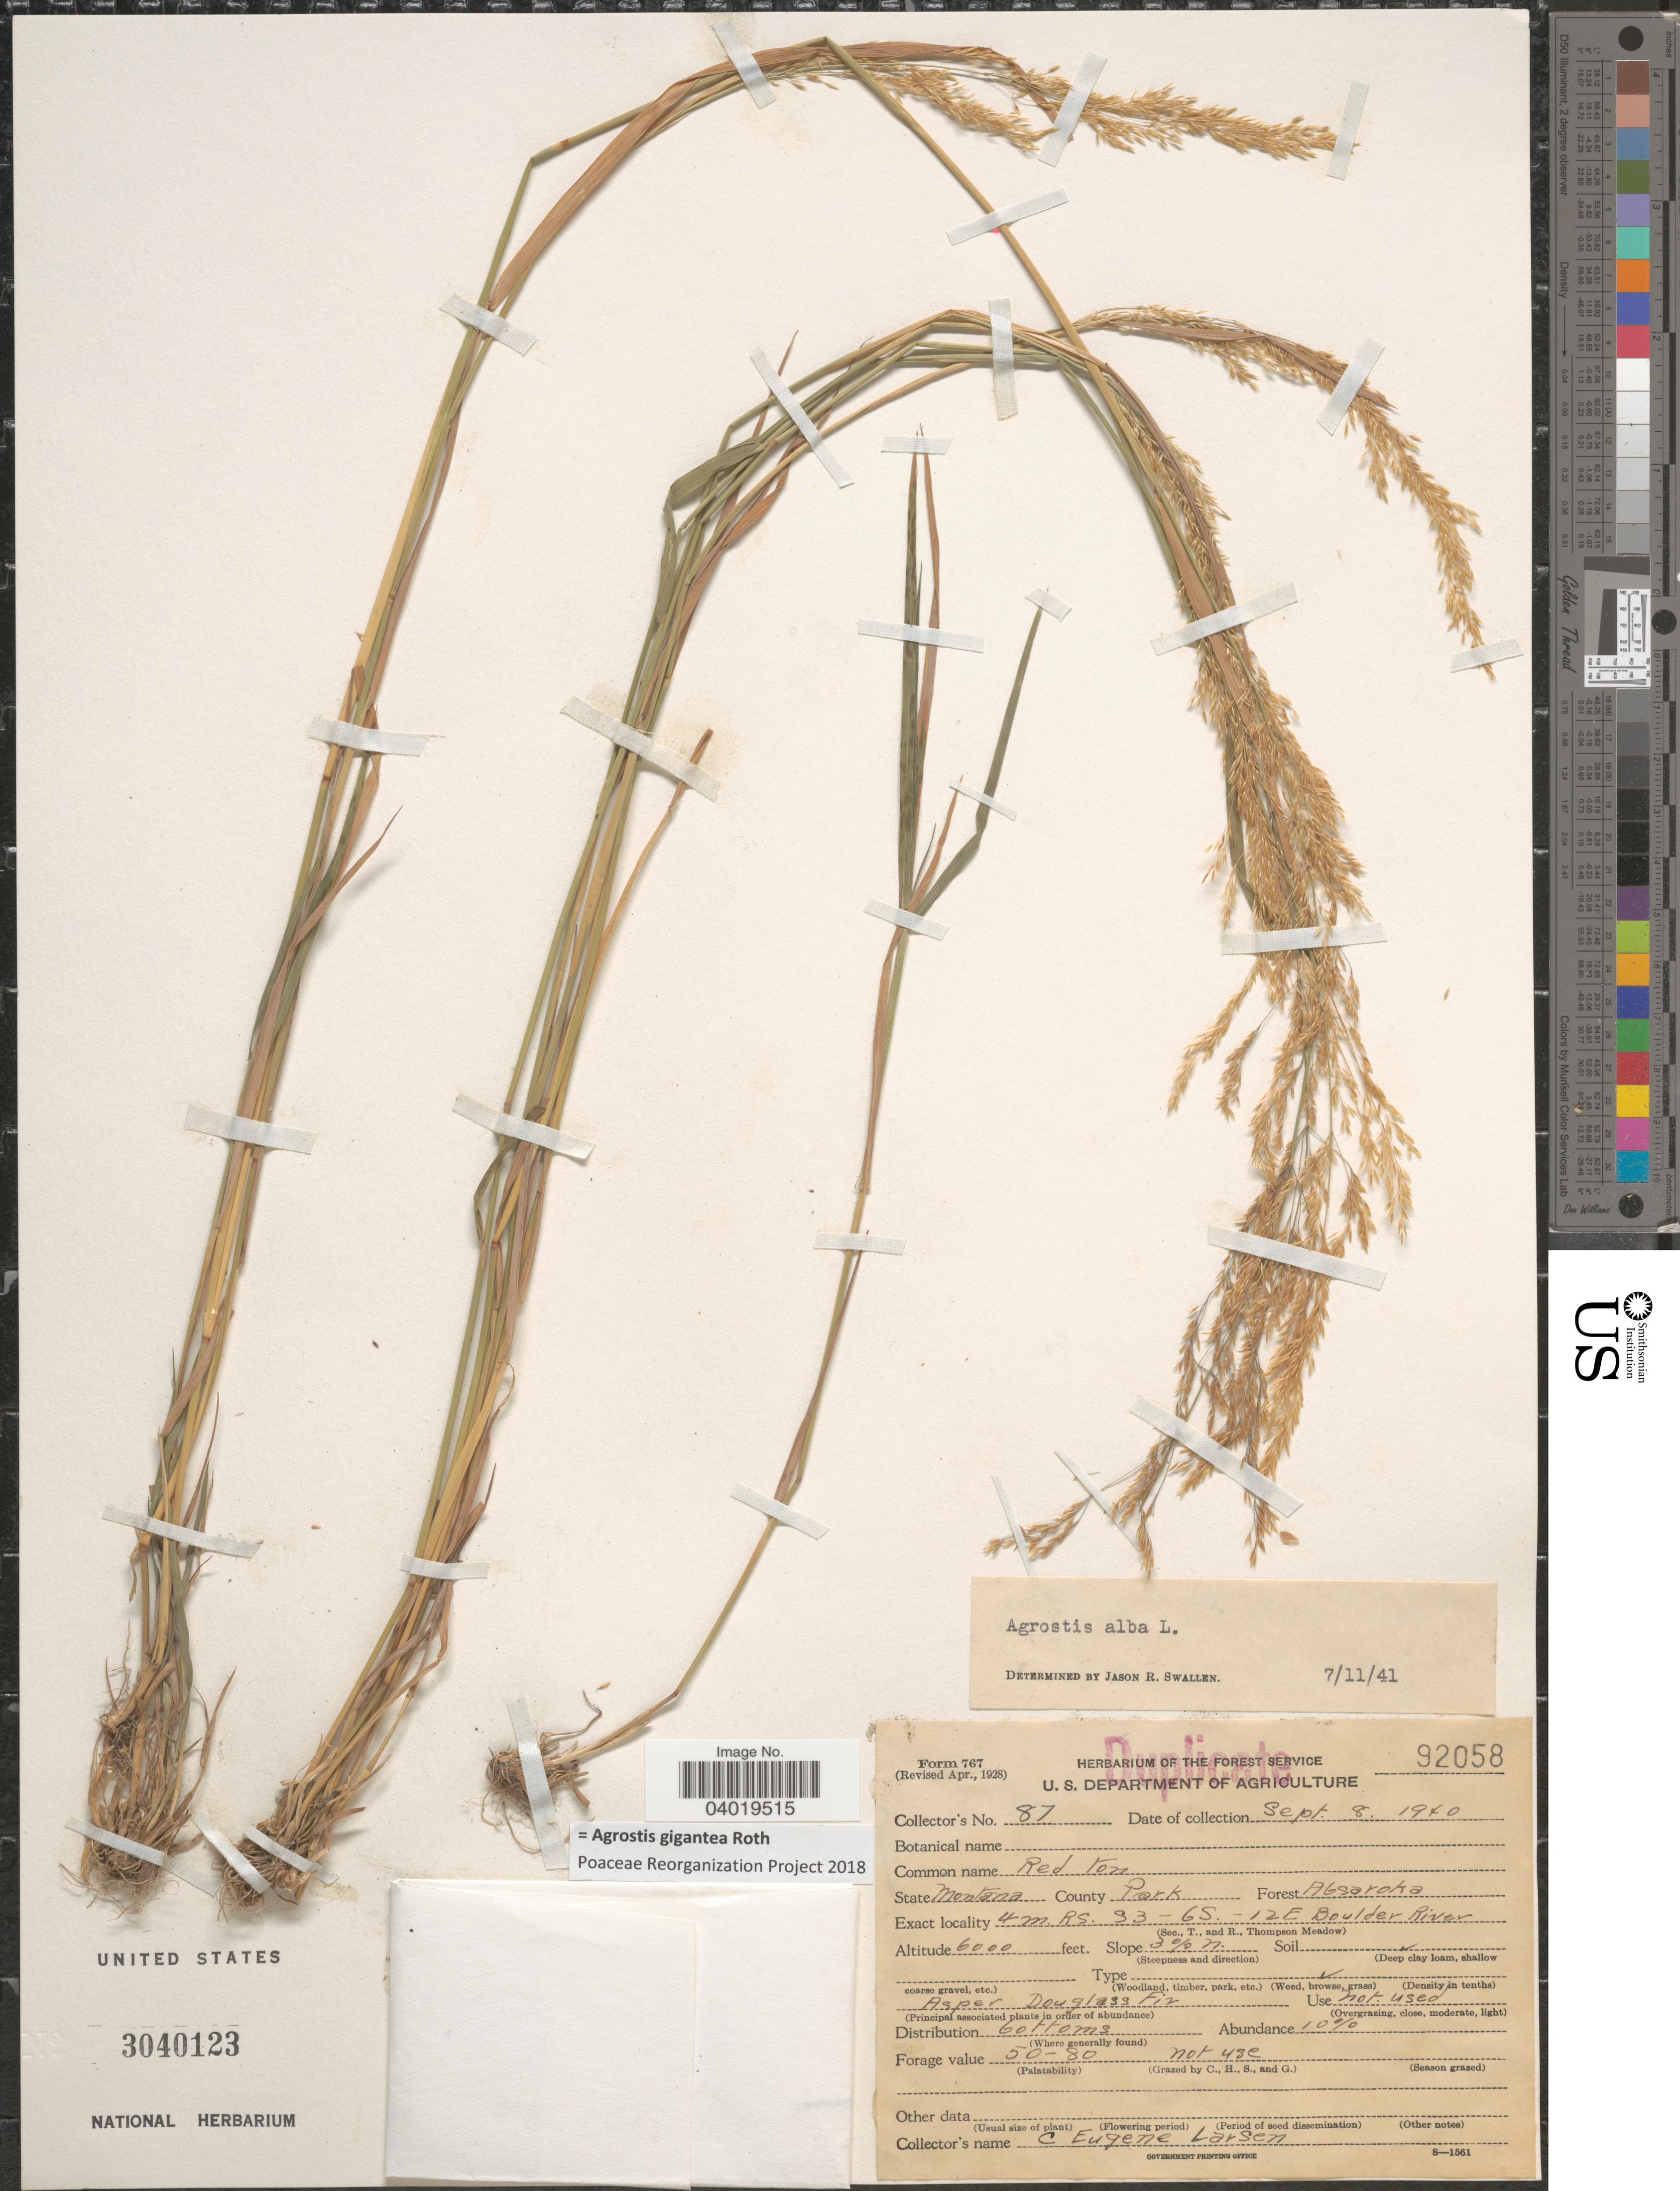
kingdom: Plantae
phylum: Tracheophyta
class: Liliopsida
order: Poales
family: Poaceae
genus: Agrostis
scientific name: Agrostis gigantea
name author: Roth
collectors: C. Larsen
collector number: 87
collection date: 1940-09-08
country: United States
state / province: Montana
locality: County Park. Forest Absaroka. 4 m. RS. S3-6S-12E Boulder River.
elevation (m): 1829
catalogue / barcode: US 3040123